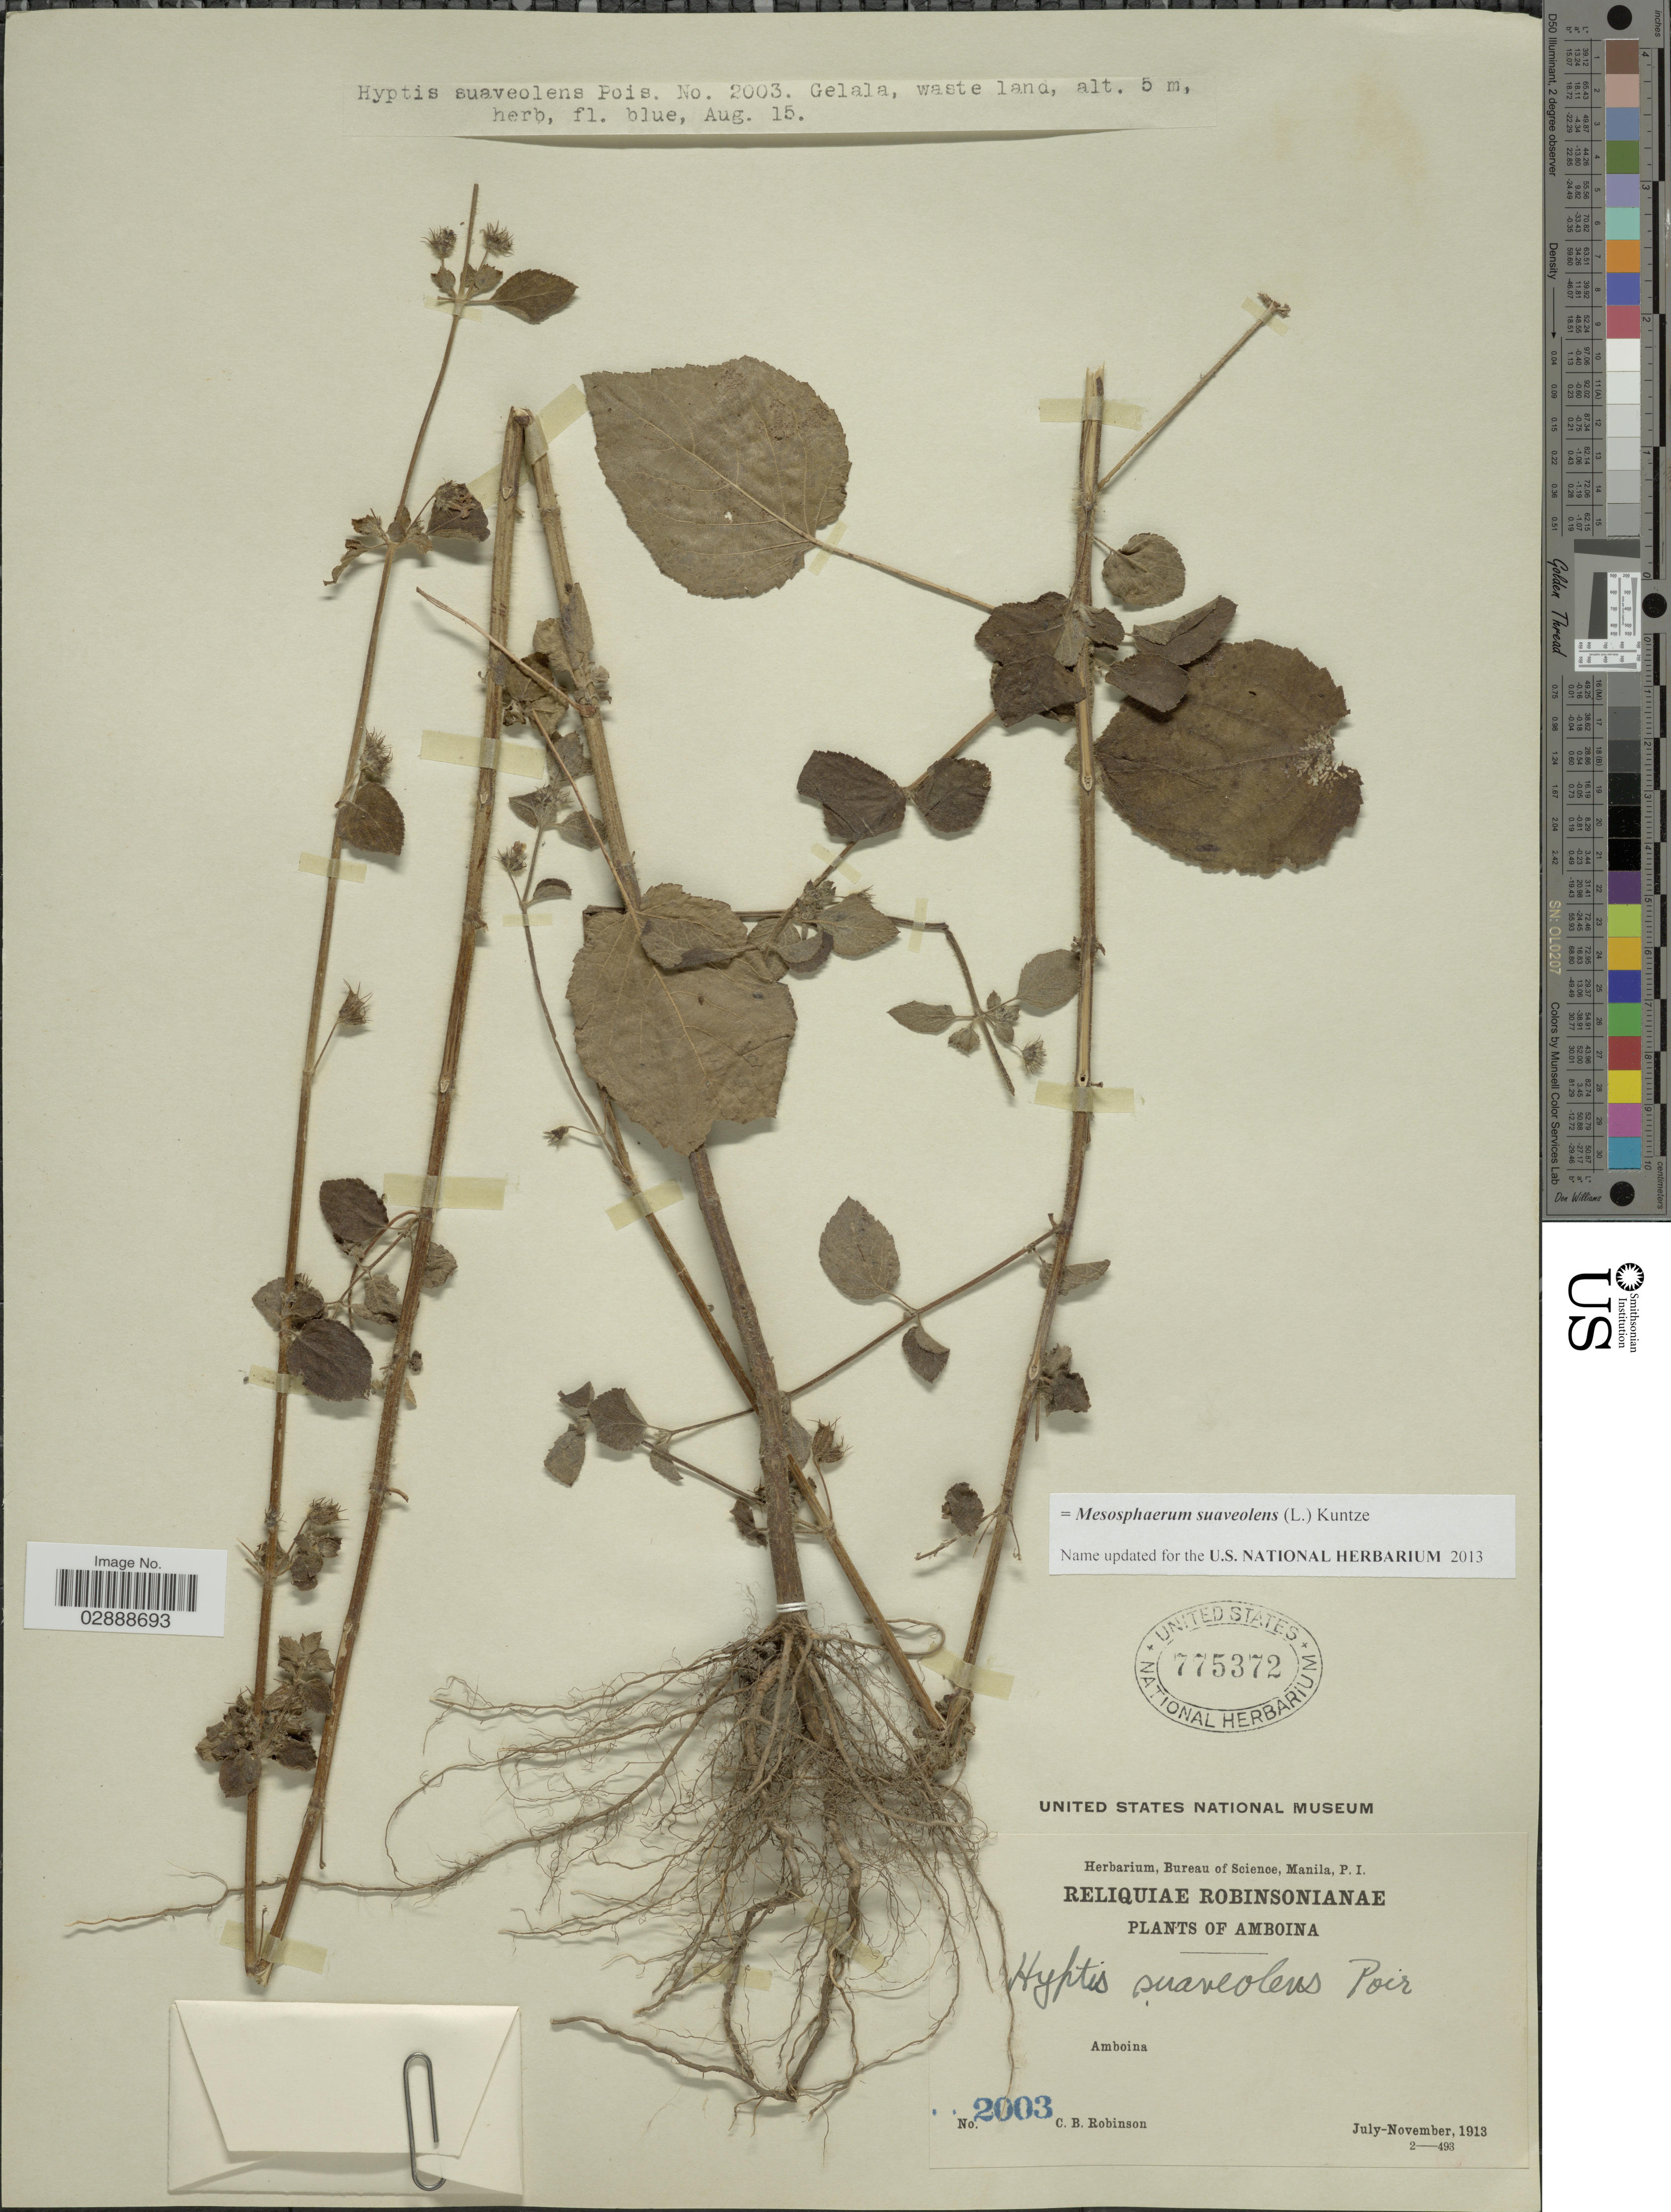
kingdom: Plantae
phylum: Tracheophyta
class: Magnoliopsida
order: Lamiales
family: Lamiaceae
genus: Mesosphaerum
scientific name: Mesosphaerum suaveolens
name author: (L.) Kuntze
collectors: C. Robinson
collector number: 2003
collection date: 1913-07/1913-11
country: Indonesia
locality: Amboina.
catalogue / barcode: US 775372